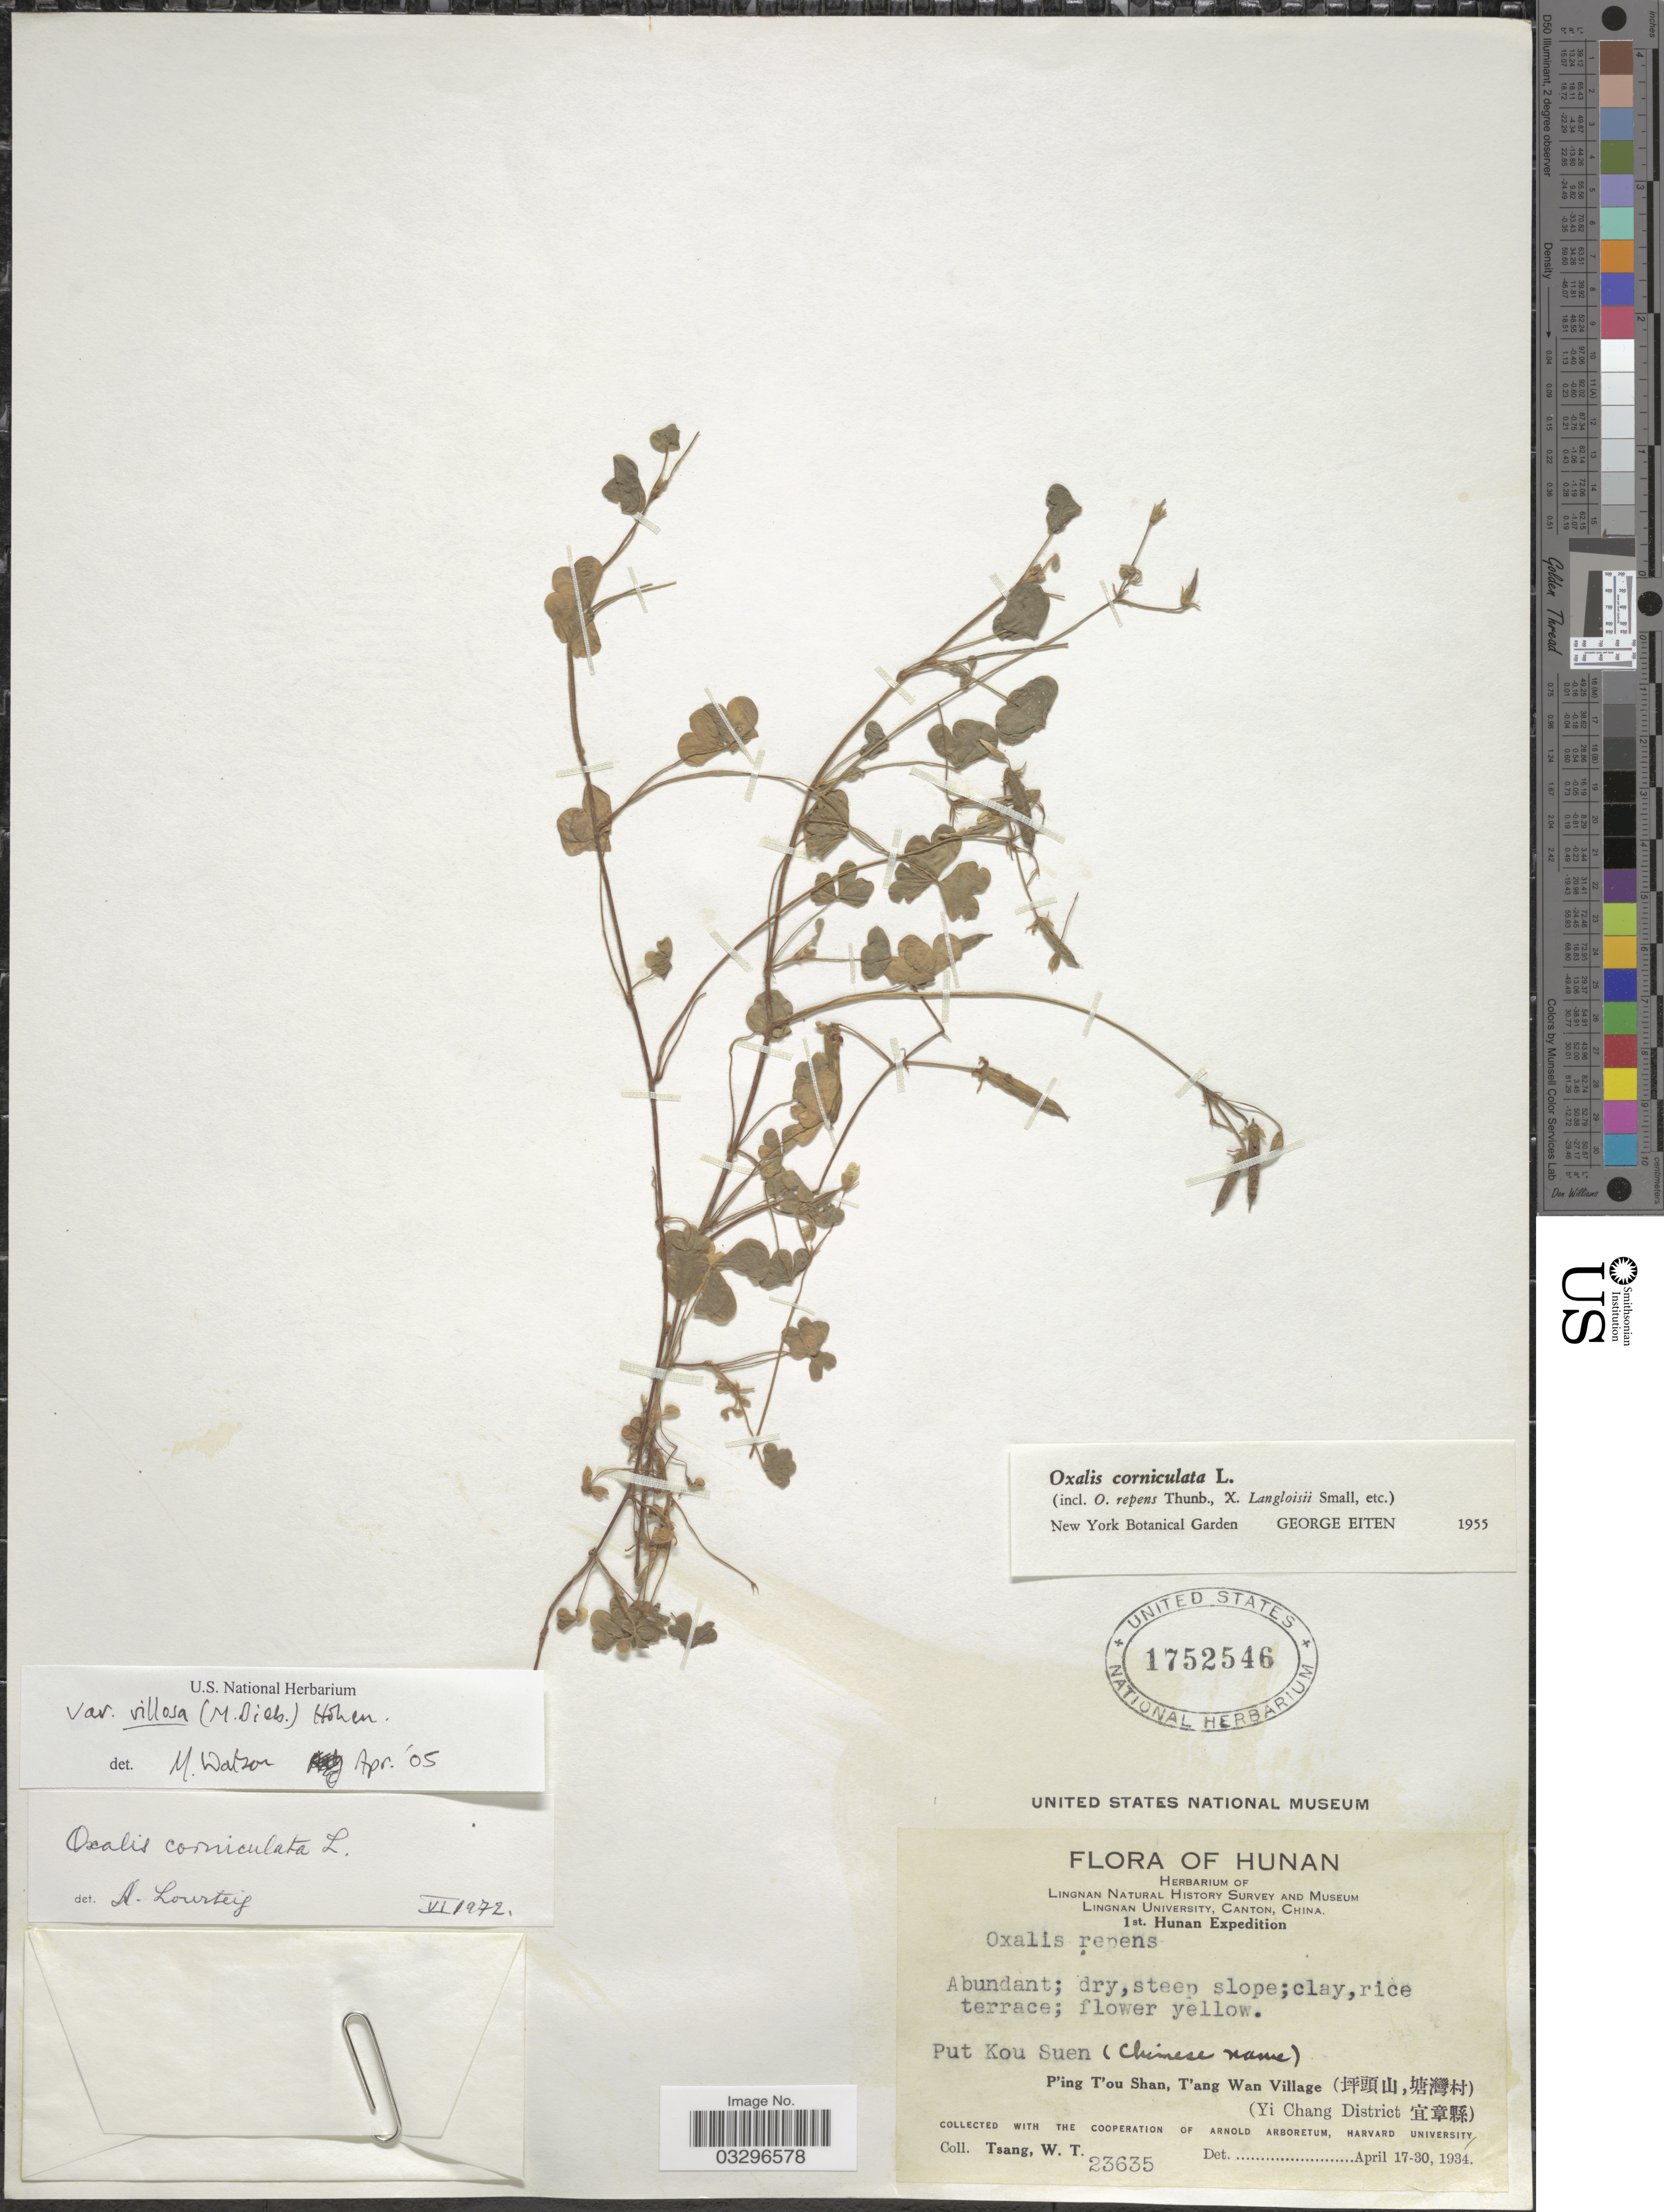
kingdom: Plantae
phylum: Tracheophyta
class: Magnoliopsida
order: Oxalidales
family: Oxalidaceae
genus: Oxalis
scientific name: Oxalis corniculata var. villosa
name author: (M. Bieb.) Hohen.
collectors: W. T. Tsang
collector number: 23635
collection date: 1934-04-17/1934-04-30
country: China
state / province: Hunan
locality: P'ing T'ou Shan, T'ang Wan Village (X, X). (Yi Chang District X).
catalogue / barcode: US 1752546